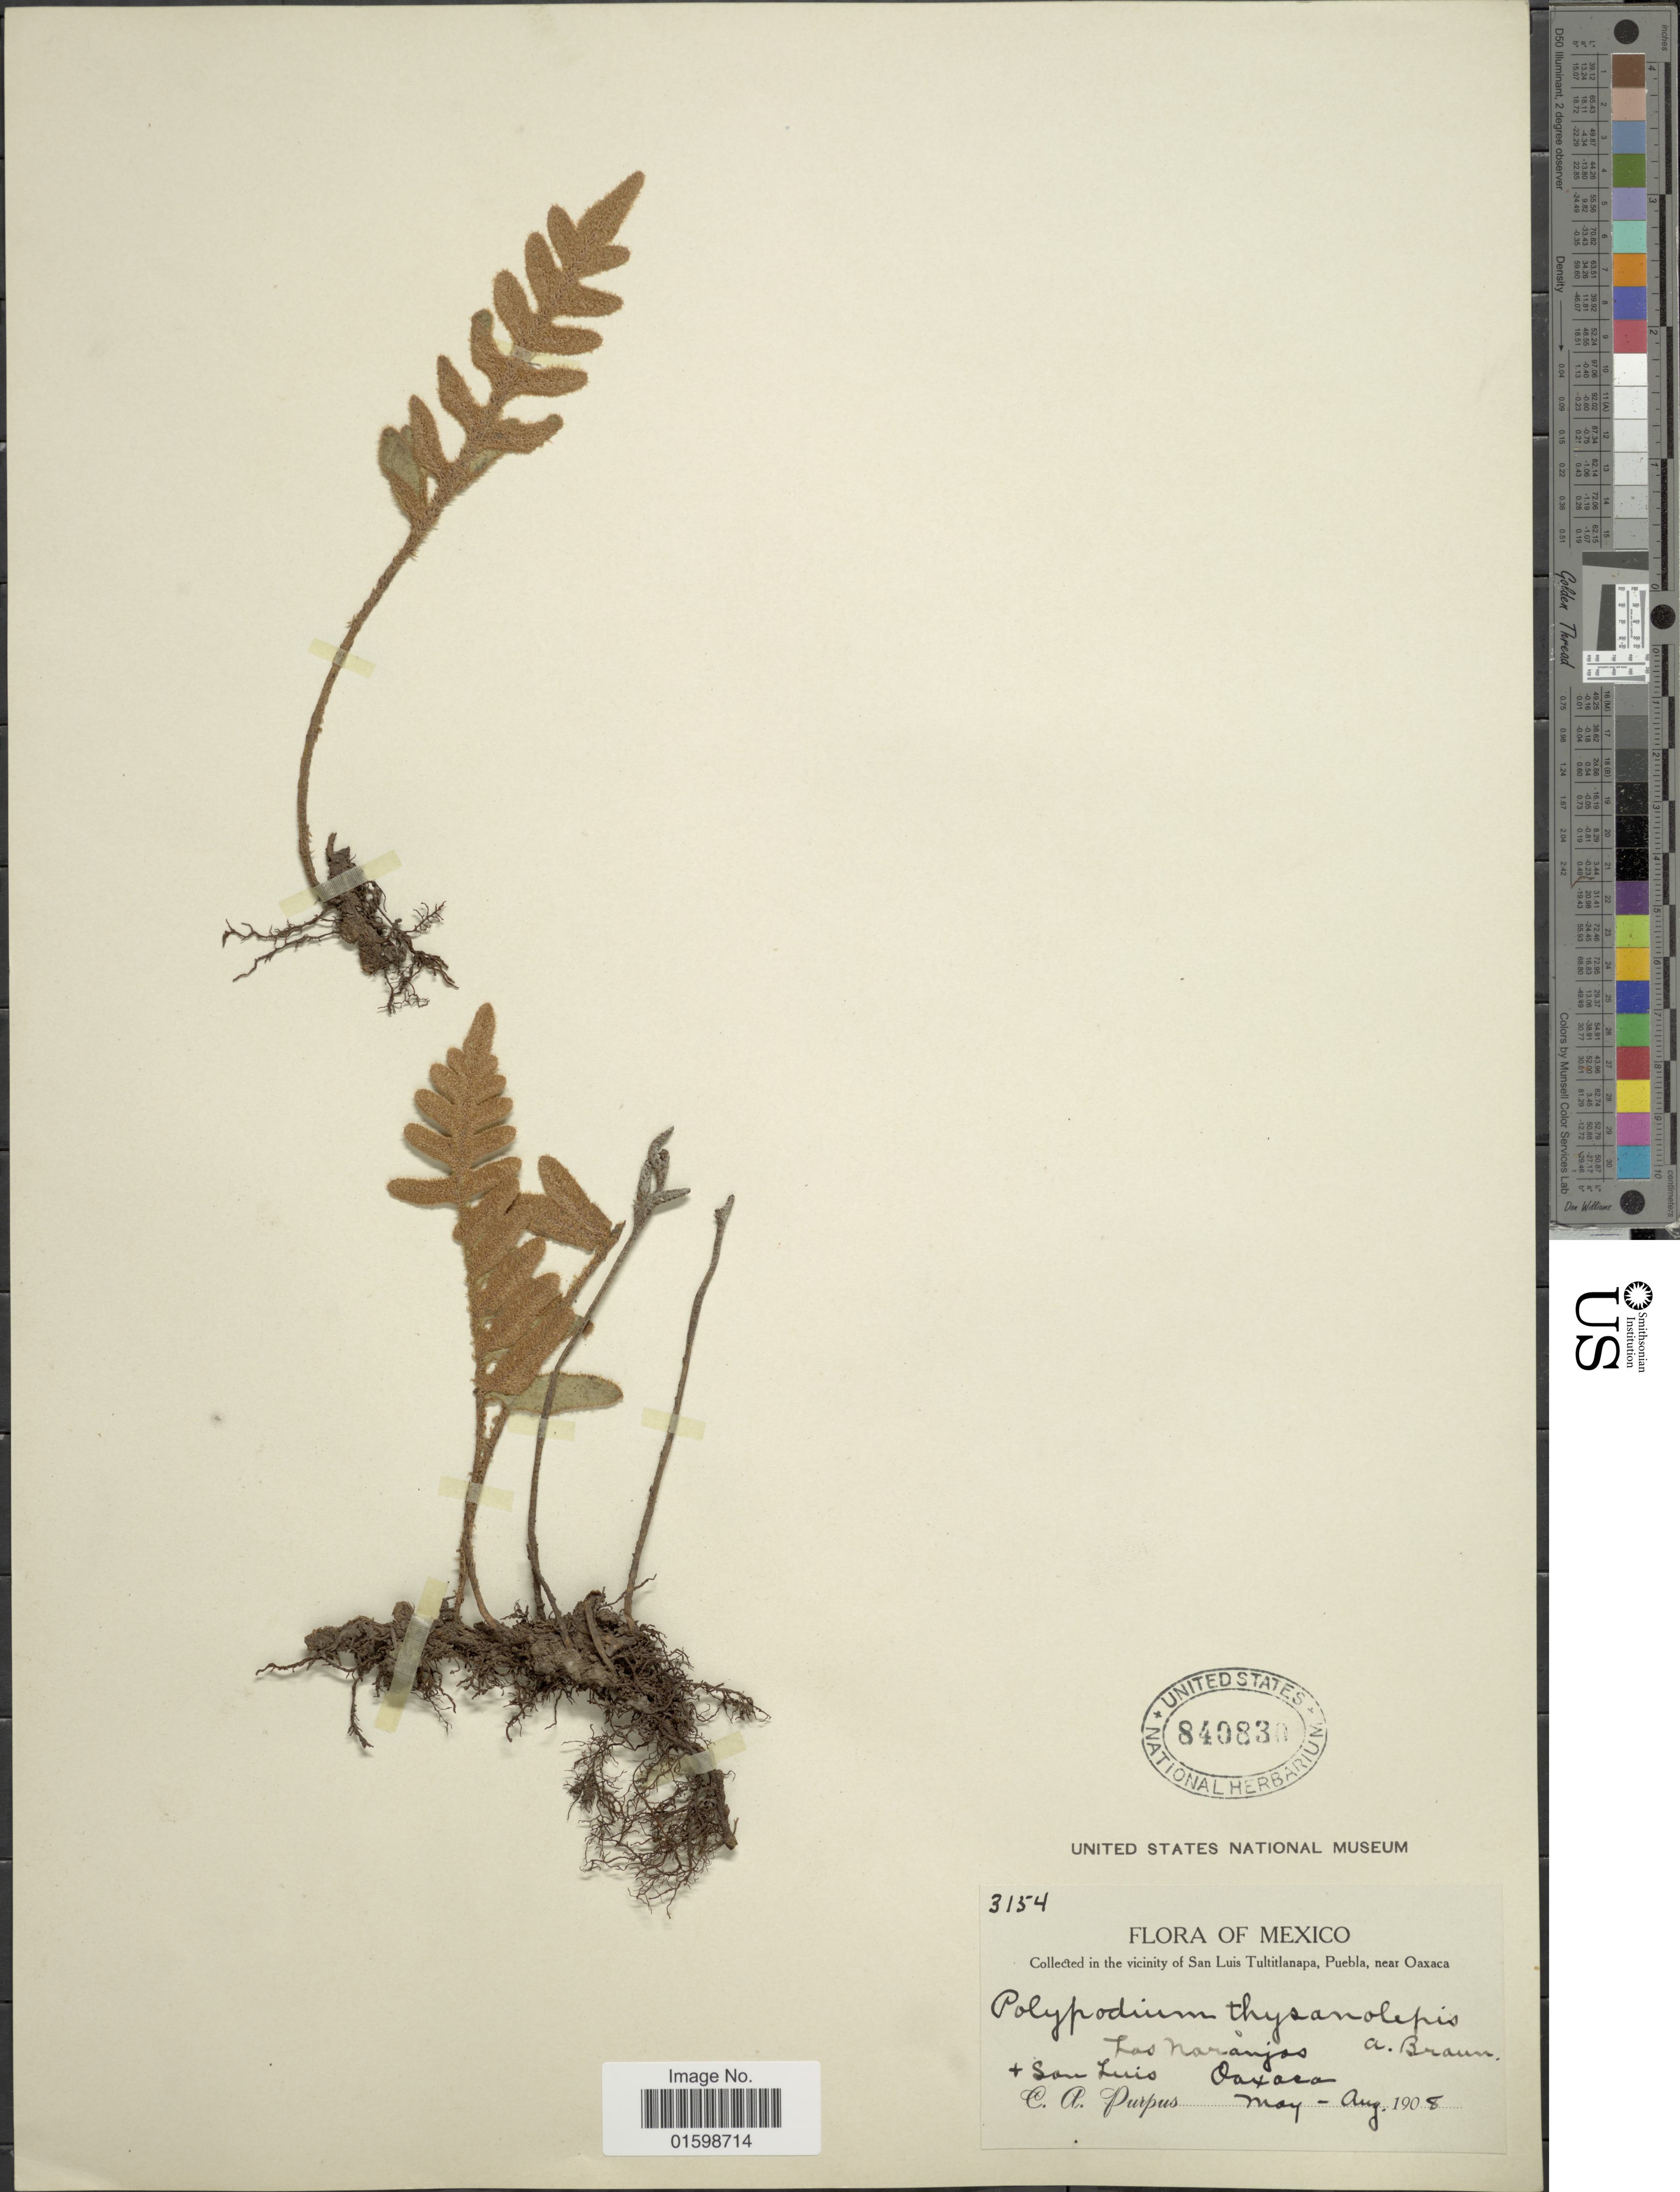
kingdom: Plantae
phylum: Tracheophyta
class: Polypodiopsida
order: Polypodiales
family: Polypodiaceae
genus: Pleopeltis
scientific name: Pleopeltis thyssanolepis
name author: (A. Braun ex Klotzsch) E.G. Andrews & Windham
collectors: C. A. Purpus & A. Braun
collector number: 3154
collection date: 1908-05/1908-08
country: Mexico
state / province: Puebla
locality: Vicinity of San Luis Tultitlanapa, near Oaxaca, Las Naranjas + San Luis Oaxaca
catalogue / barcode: US 840830